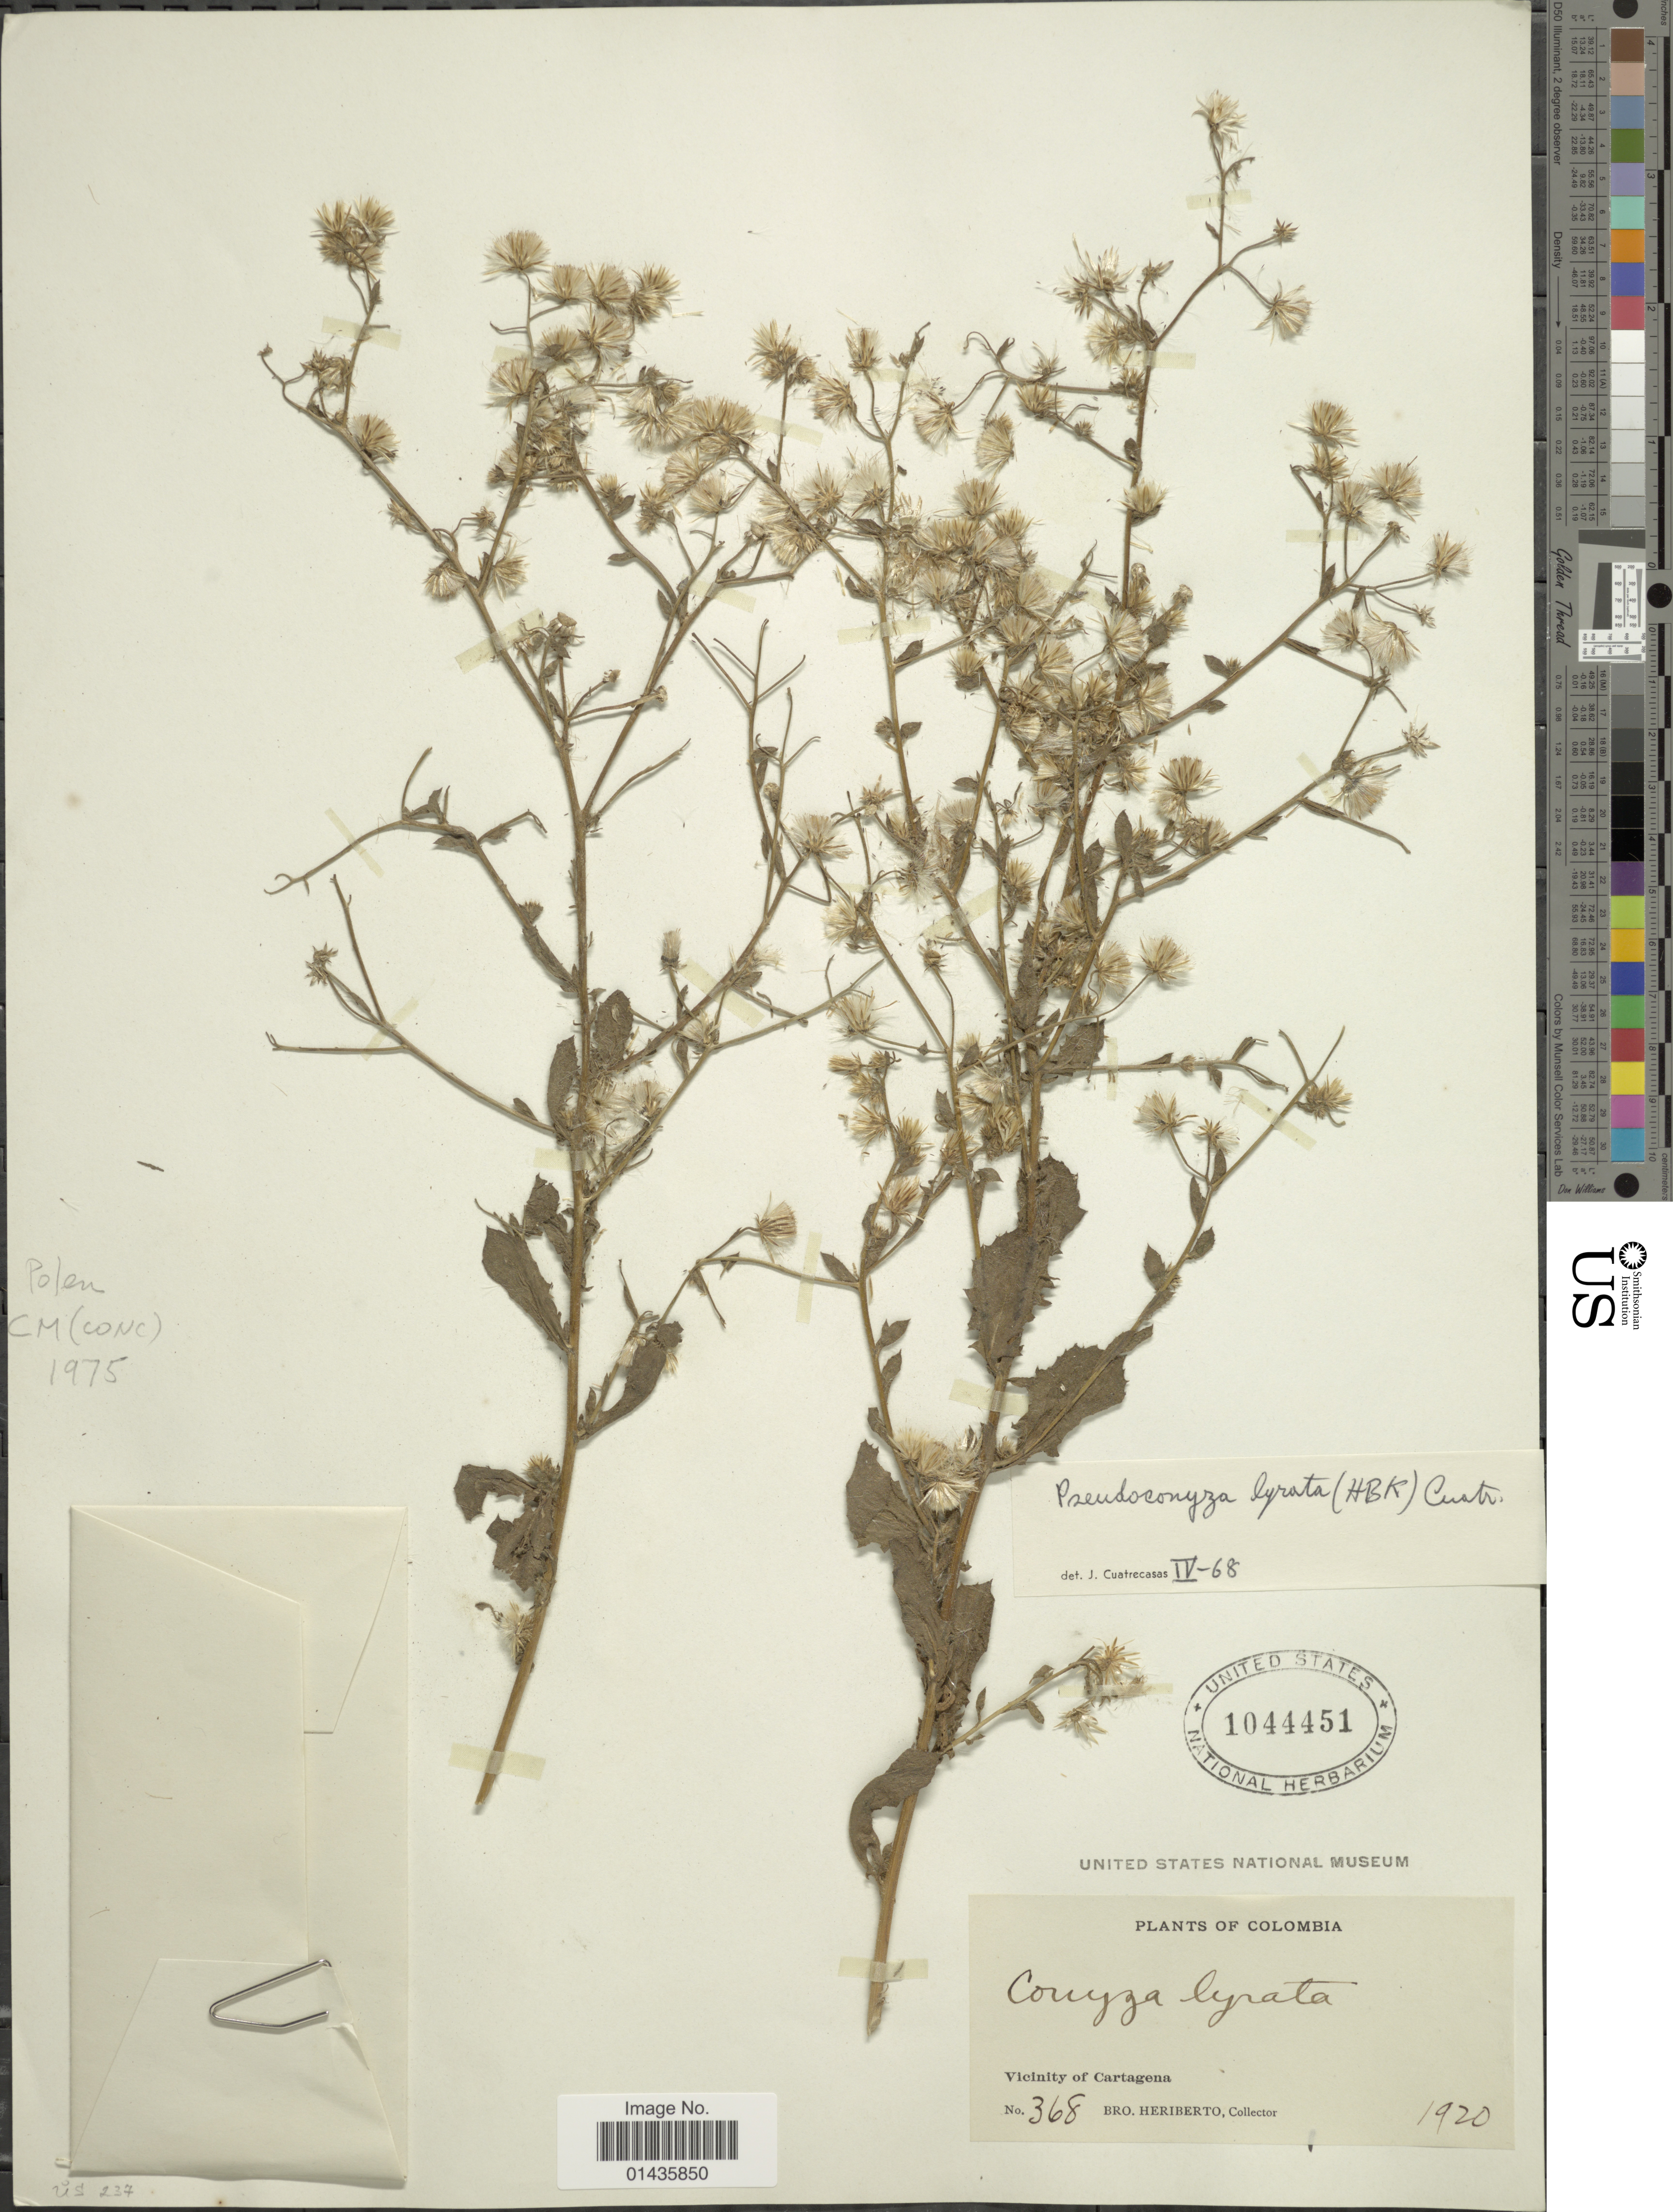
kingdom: Plantae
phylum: Tracheophyta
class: Magnoliopsida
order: Asterales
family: Asteraceae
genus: Pseudoconyza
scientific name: Pseudoconyza lyrata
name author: (Kunth) Cuatrec.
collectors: B. Heriberto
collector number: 368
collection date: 1920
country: Colombia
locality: Vicinity of Cartagena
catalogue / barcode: US 1044451